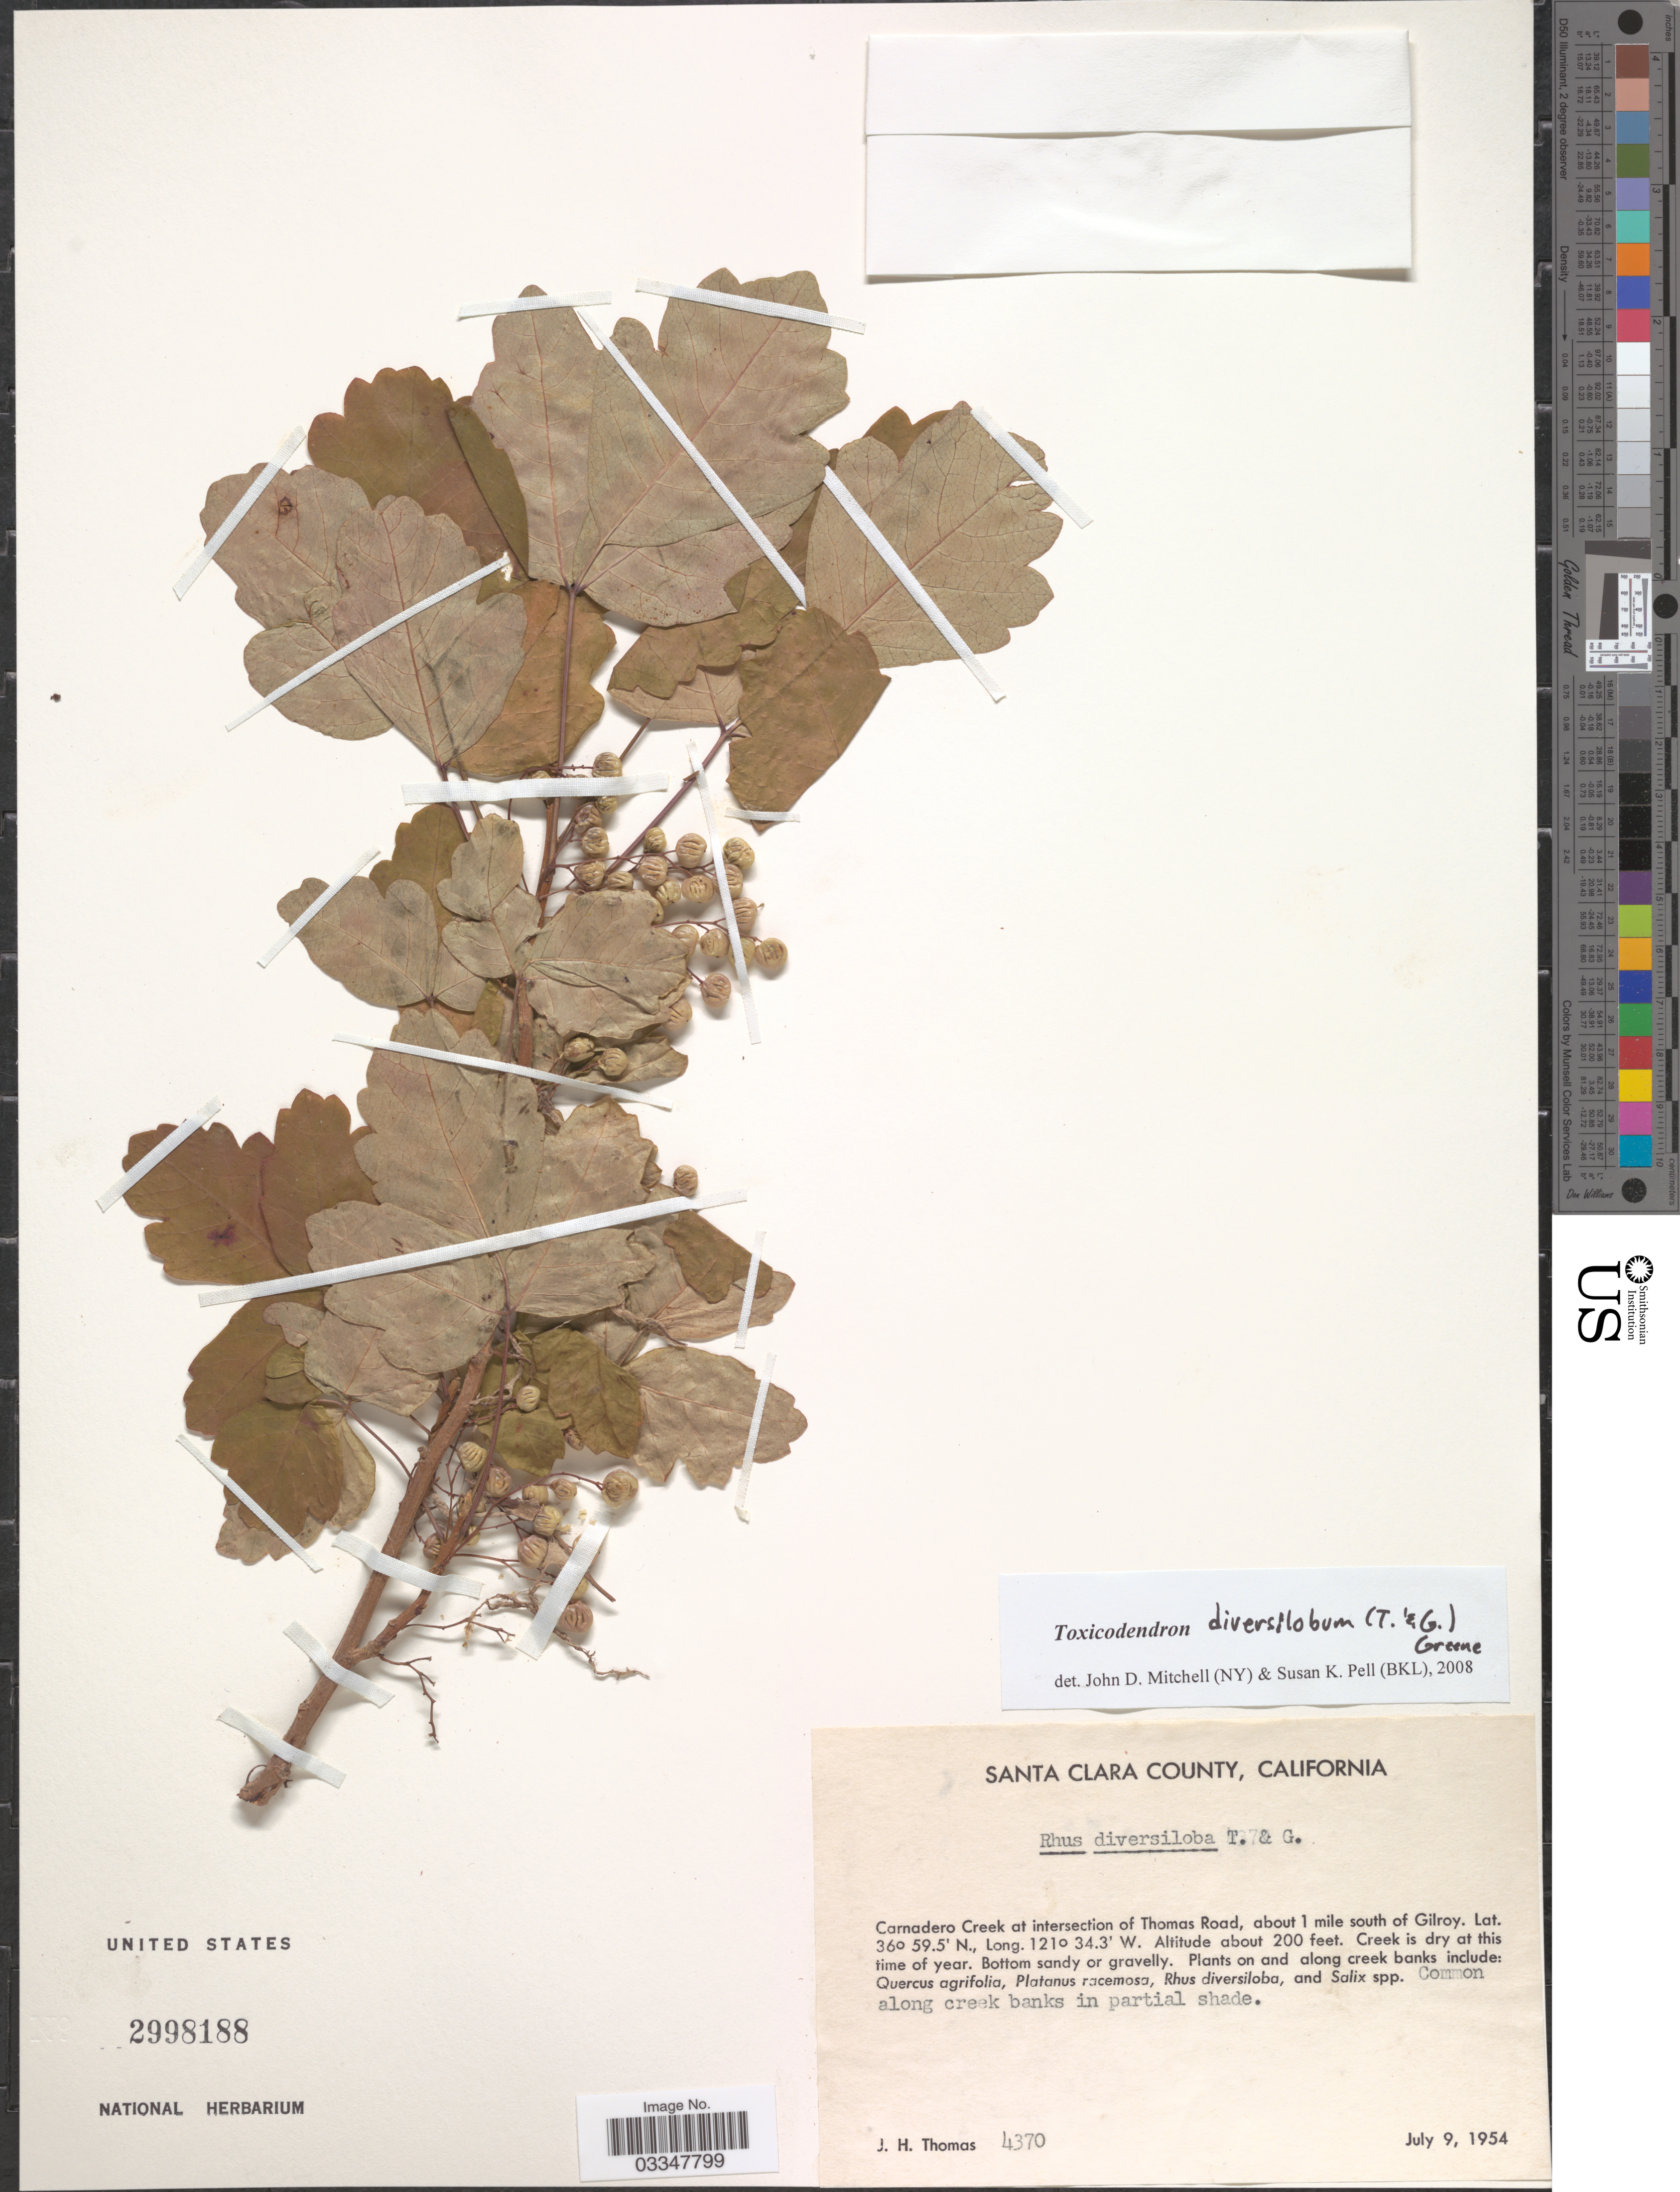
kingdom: Plantae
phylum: Tracheophyta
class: Magnoliopsida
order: Sapindales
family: Anacardiaceae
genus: Toxicodendron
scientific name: Toxicodendron diversilobum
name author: (Torr. & A. Gray) Greene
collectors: J. H. Thomas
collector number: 4370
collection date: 1954-07-09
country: United States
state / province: California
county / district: Santa Clara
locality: Santa Clara County. Carnadero Creek at intersection of Thomas Road, about 1 mile south of Gilroy.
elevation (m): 61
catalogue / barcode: US 2998188